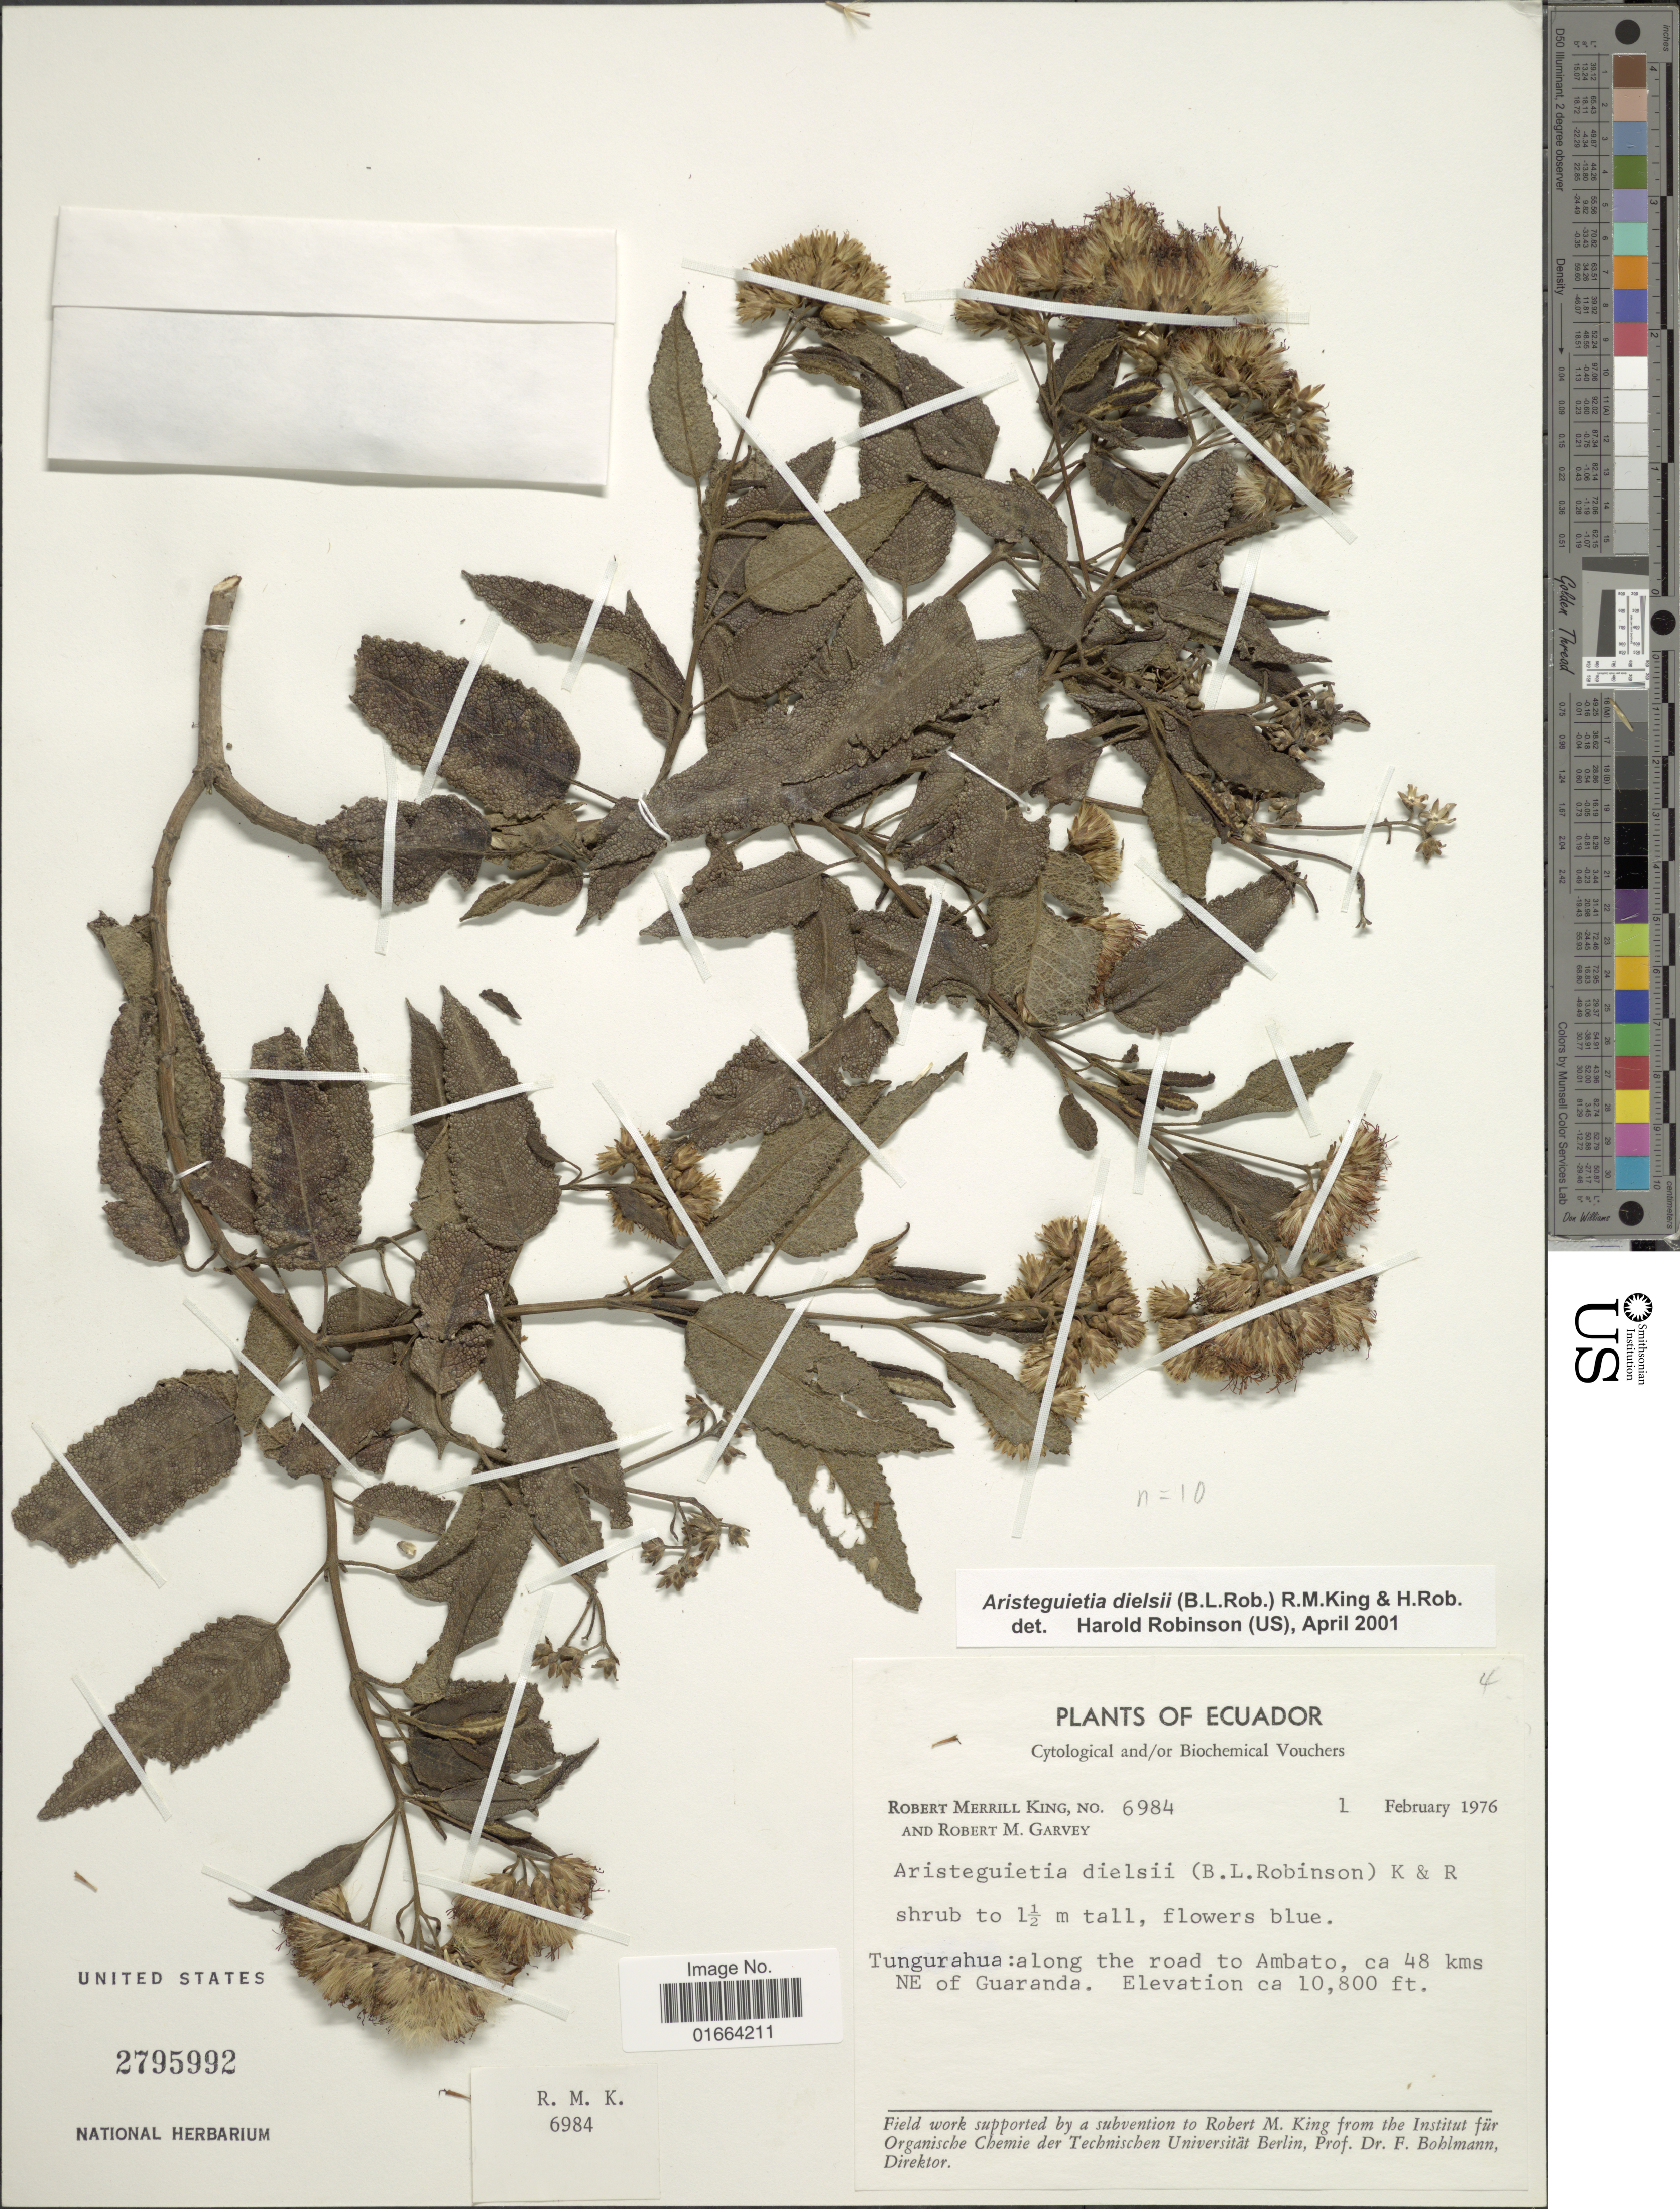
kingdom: Plantae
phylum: Tracheophyta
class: Magnoliopsida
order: Asterales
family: Asteraceae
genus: Aristeguietia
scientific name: Aristeguietia dielsii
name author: (B.L. Rob.) R.M. King & H. Rob.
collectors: R. M. King & R. Garvey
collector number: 6984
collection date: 1976-02-01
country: Ecuador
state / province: Tungurahua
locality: Along the road to Ambato, ca 48 kms NE of Guaranda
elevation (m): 3292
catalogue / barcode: US 2795992